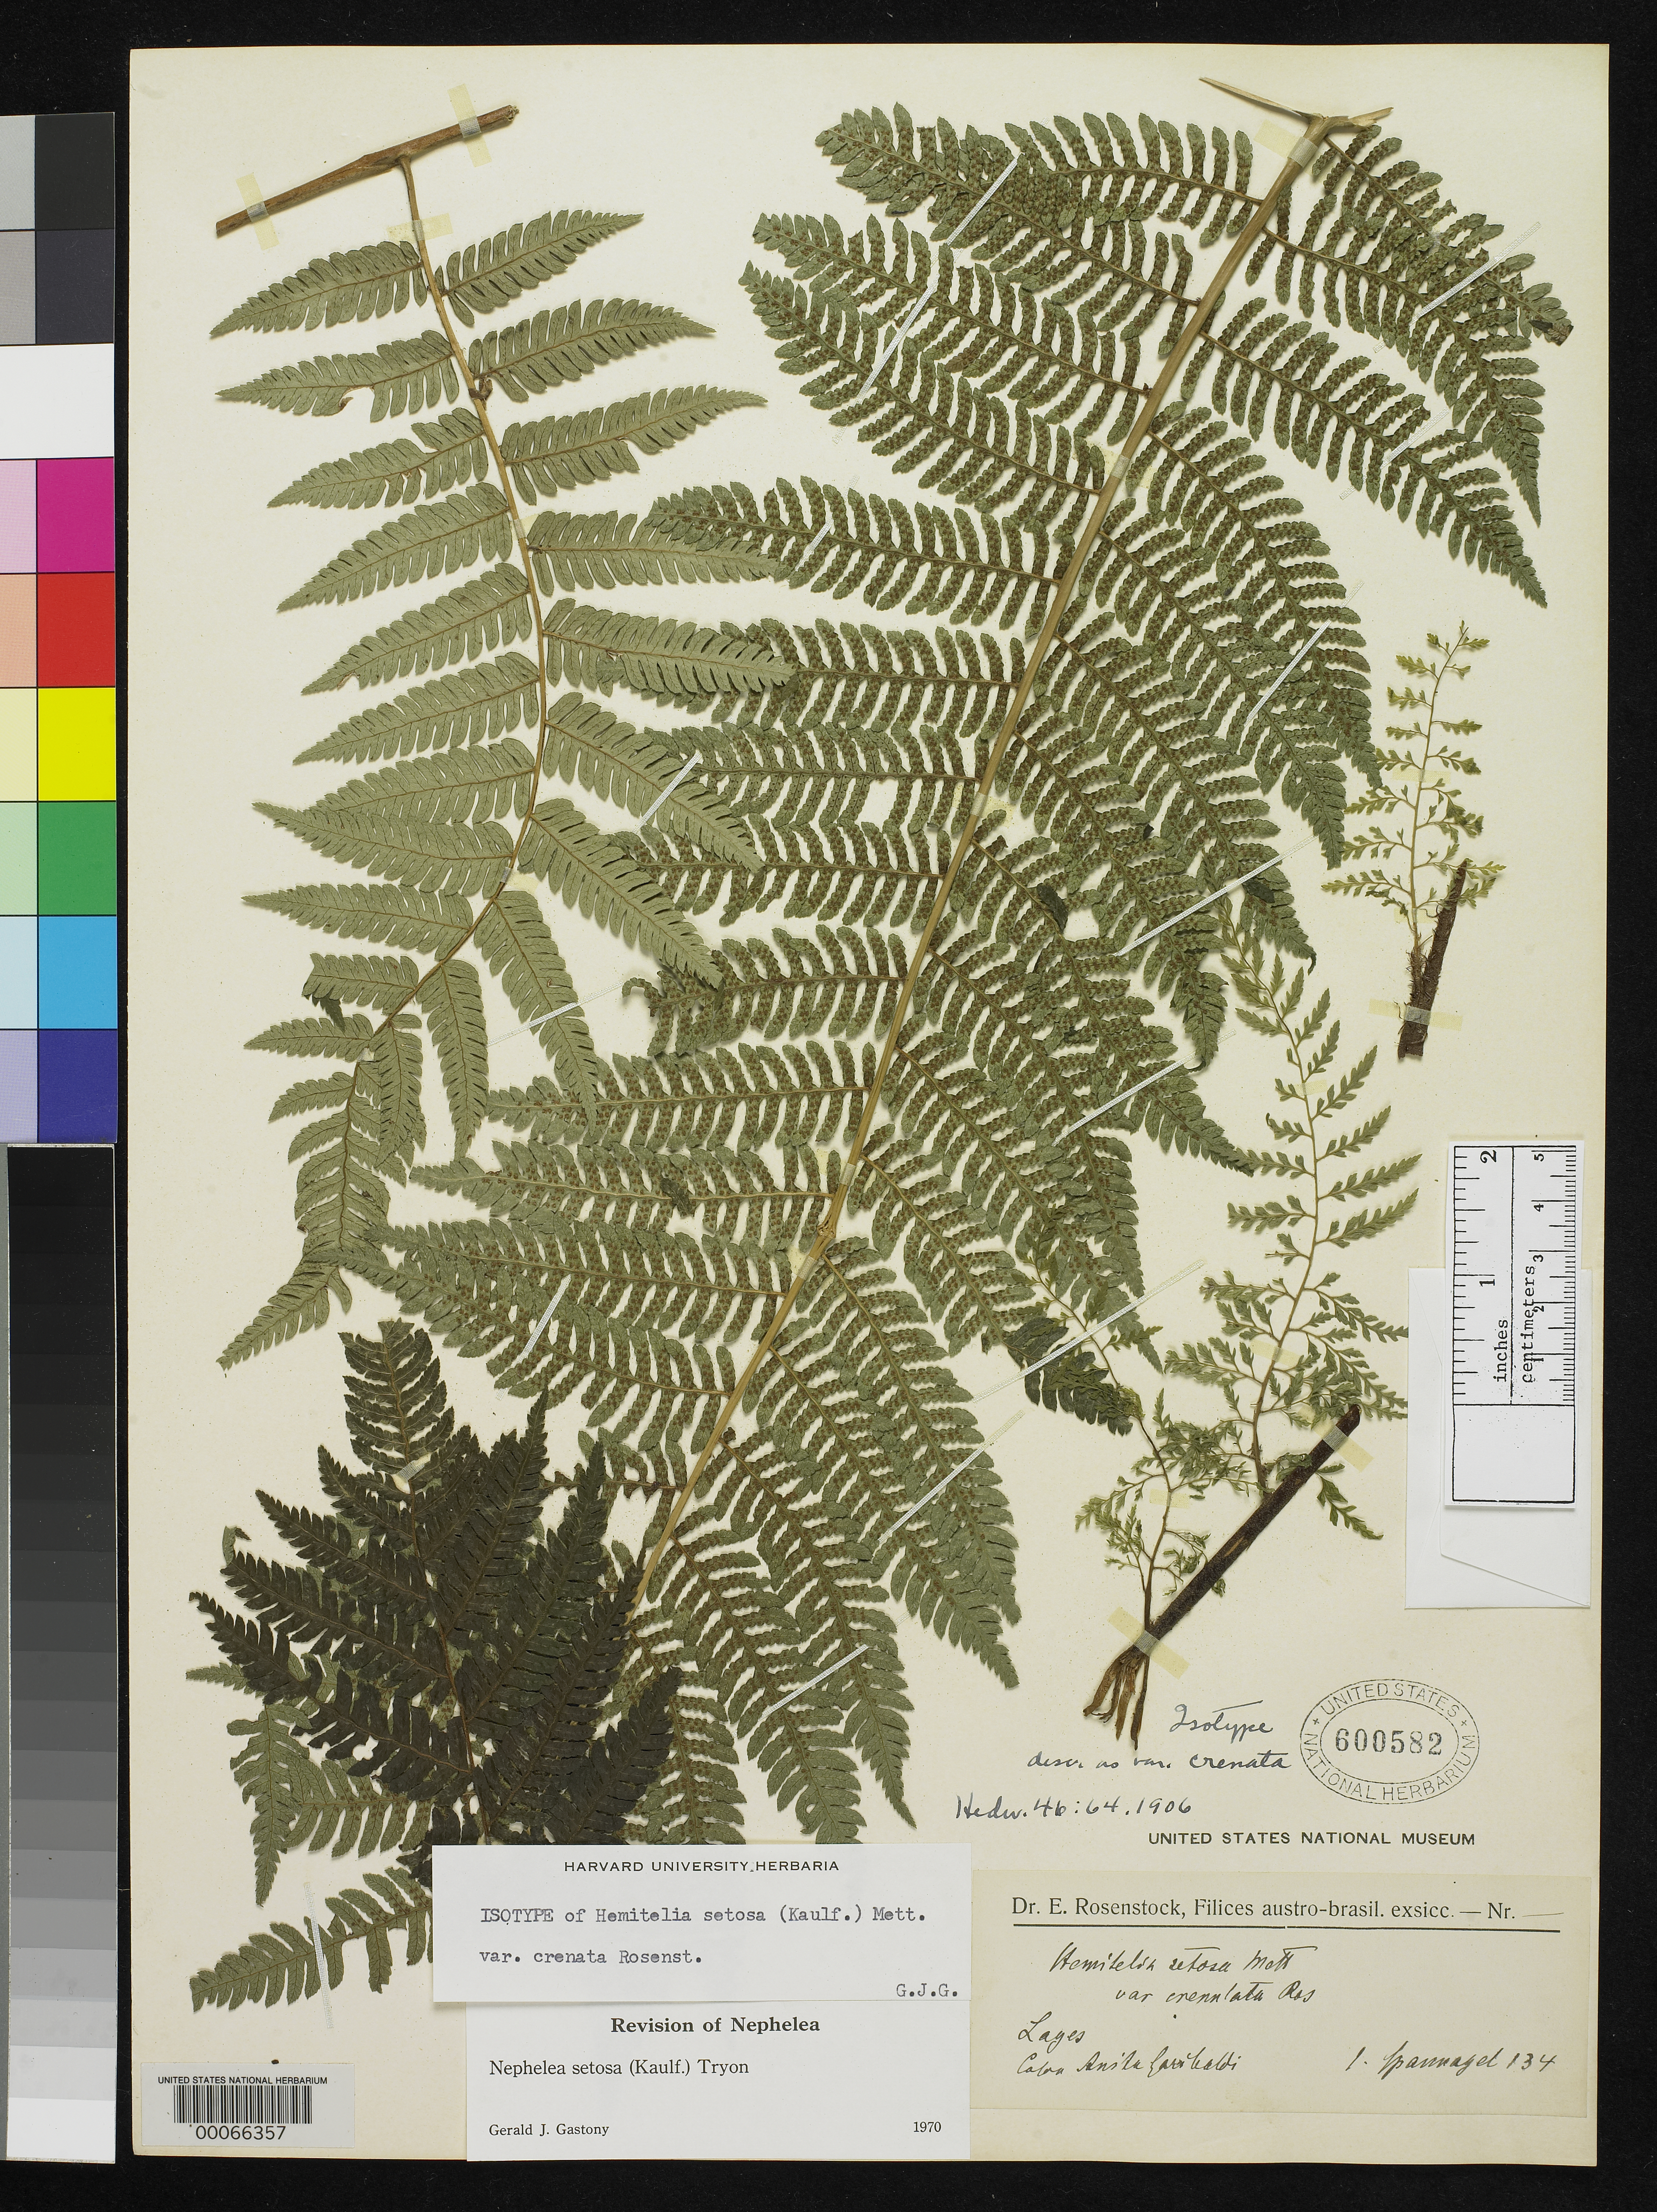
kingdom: Plantae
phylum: Tracheophyta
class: Polypodiopsida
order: Cyatheales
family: Cyatheaceae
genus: Hemitelia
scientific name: Hemitelia setosa var. crenata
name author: Rosenst.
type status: Isotype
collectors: C. Spannagel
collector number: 134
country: Brazil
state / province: Minas Gerais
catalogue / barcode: US 600582